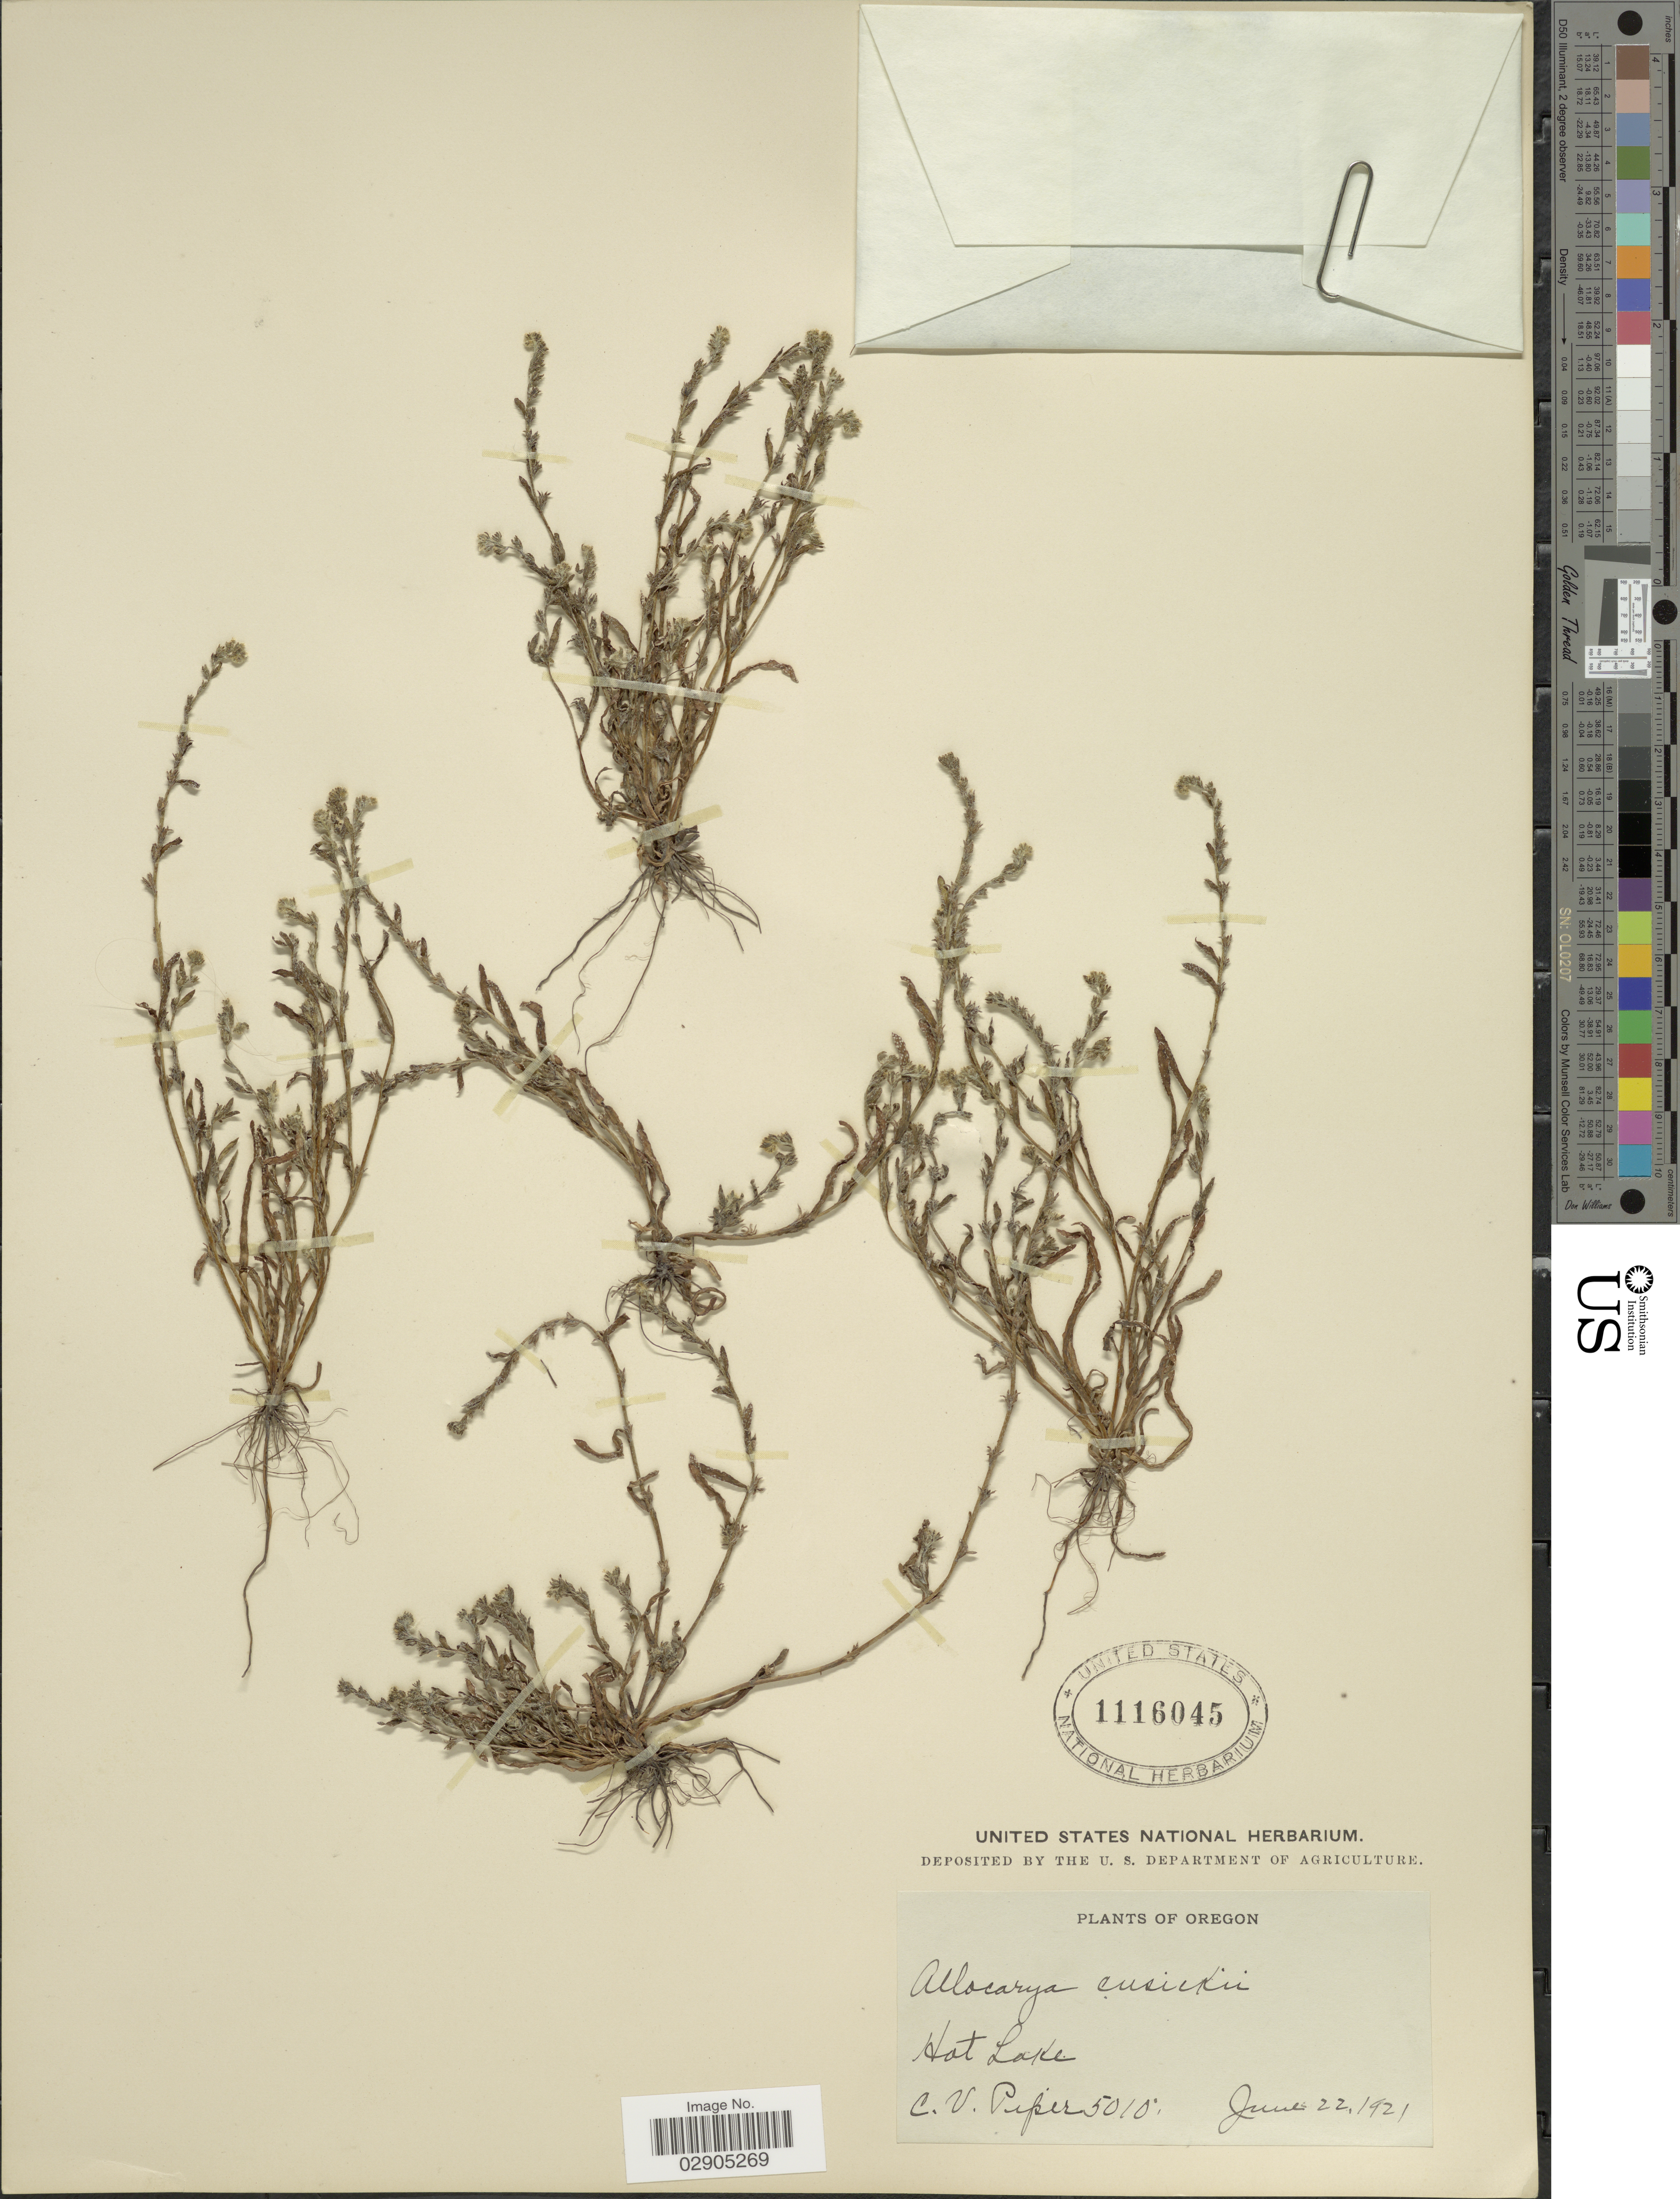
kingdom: Plantae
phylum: Tracheophyta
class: Magnoliopsida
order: Boraginales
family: Boraginaceae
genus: Allocarya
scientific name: Allocarya cusickii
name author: S.W. Greene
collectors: C. V. Piper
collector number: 5010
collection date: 1921-06-22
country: United States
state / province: Oregon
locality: Hot Lake.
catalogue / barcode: US 1116045